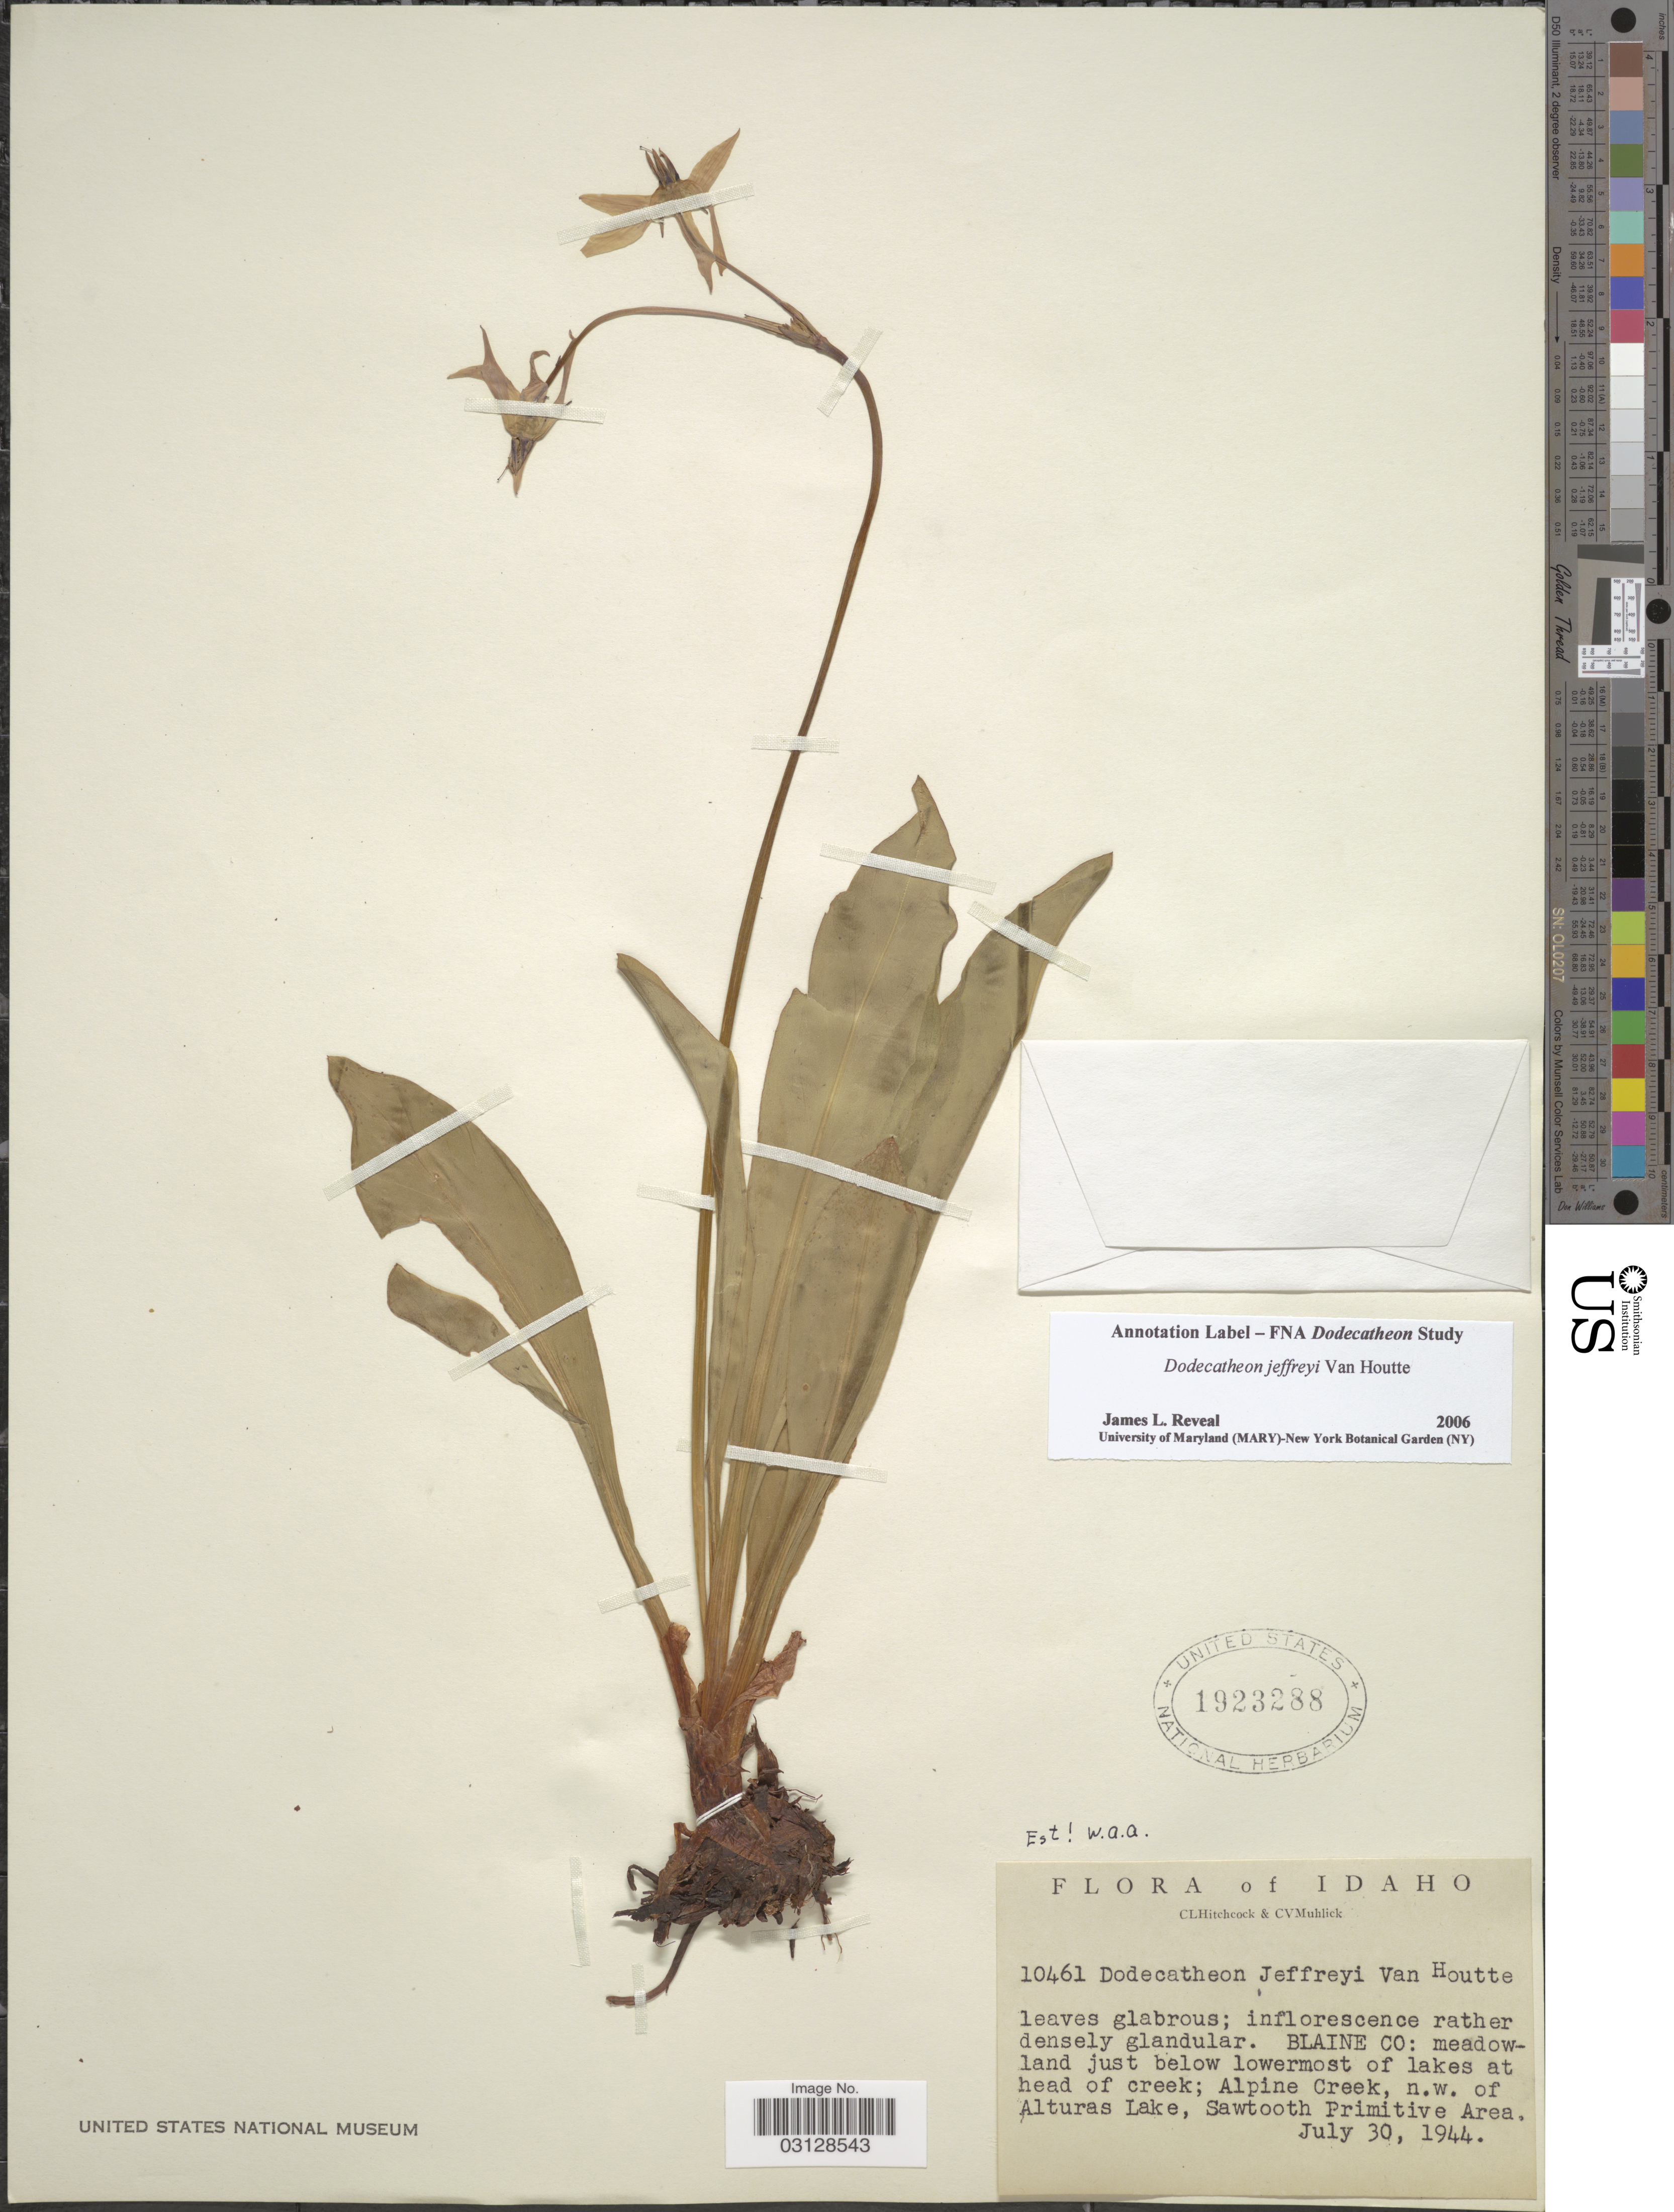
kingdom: Plantae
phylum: Tracheophyta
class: Magnoliopsida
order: Ericales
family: Primulaceae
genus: Dodecatheon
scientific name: Dodecatheon jeffreyi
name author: Van Houtte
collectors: C. L. Hitchcock & C. V. Muhlick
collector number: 10461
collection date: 1944-07-30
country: United States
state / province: Idaho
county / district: Blaine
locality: meadowland just below lowermost of lakes at head of creek; Alpine Creek, n. w. of Alturas Lake, Sawtooth Primitive Area.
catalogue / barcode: US 1923288